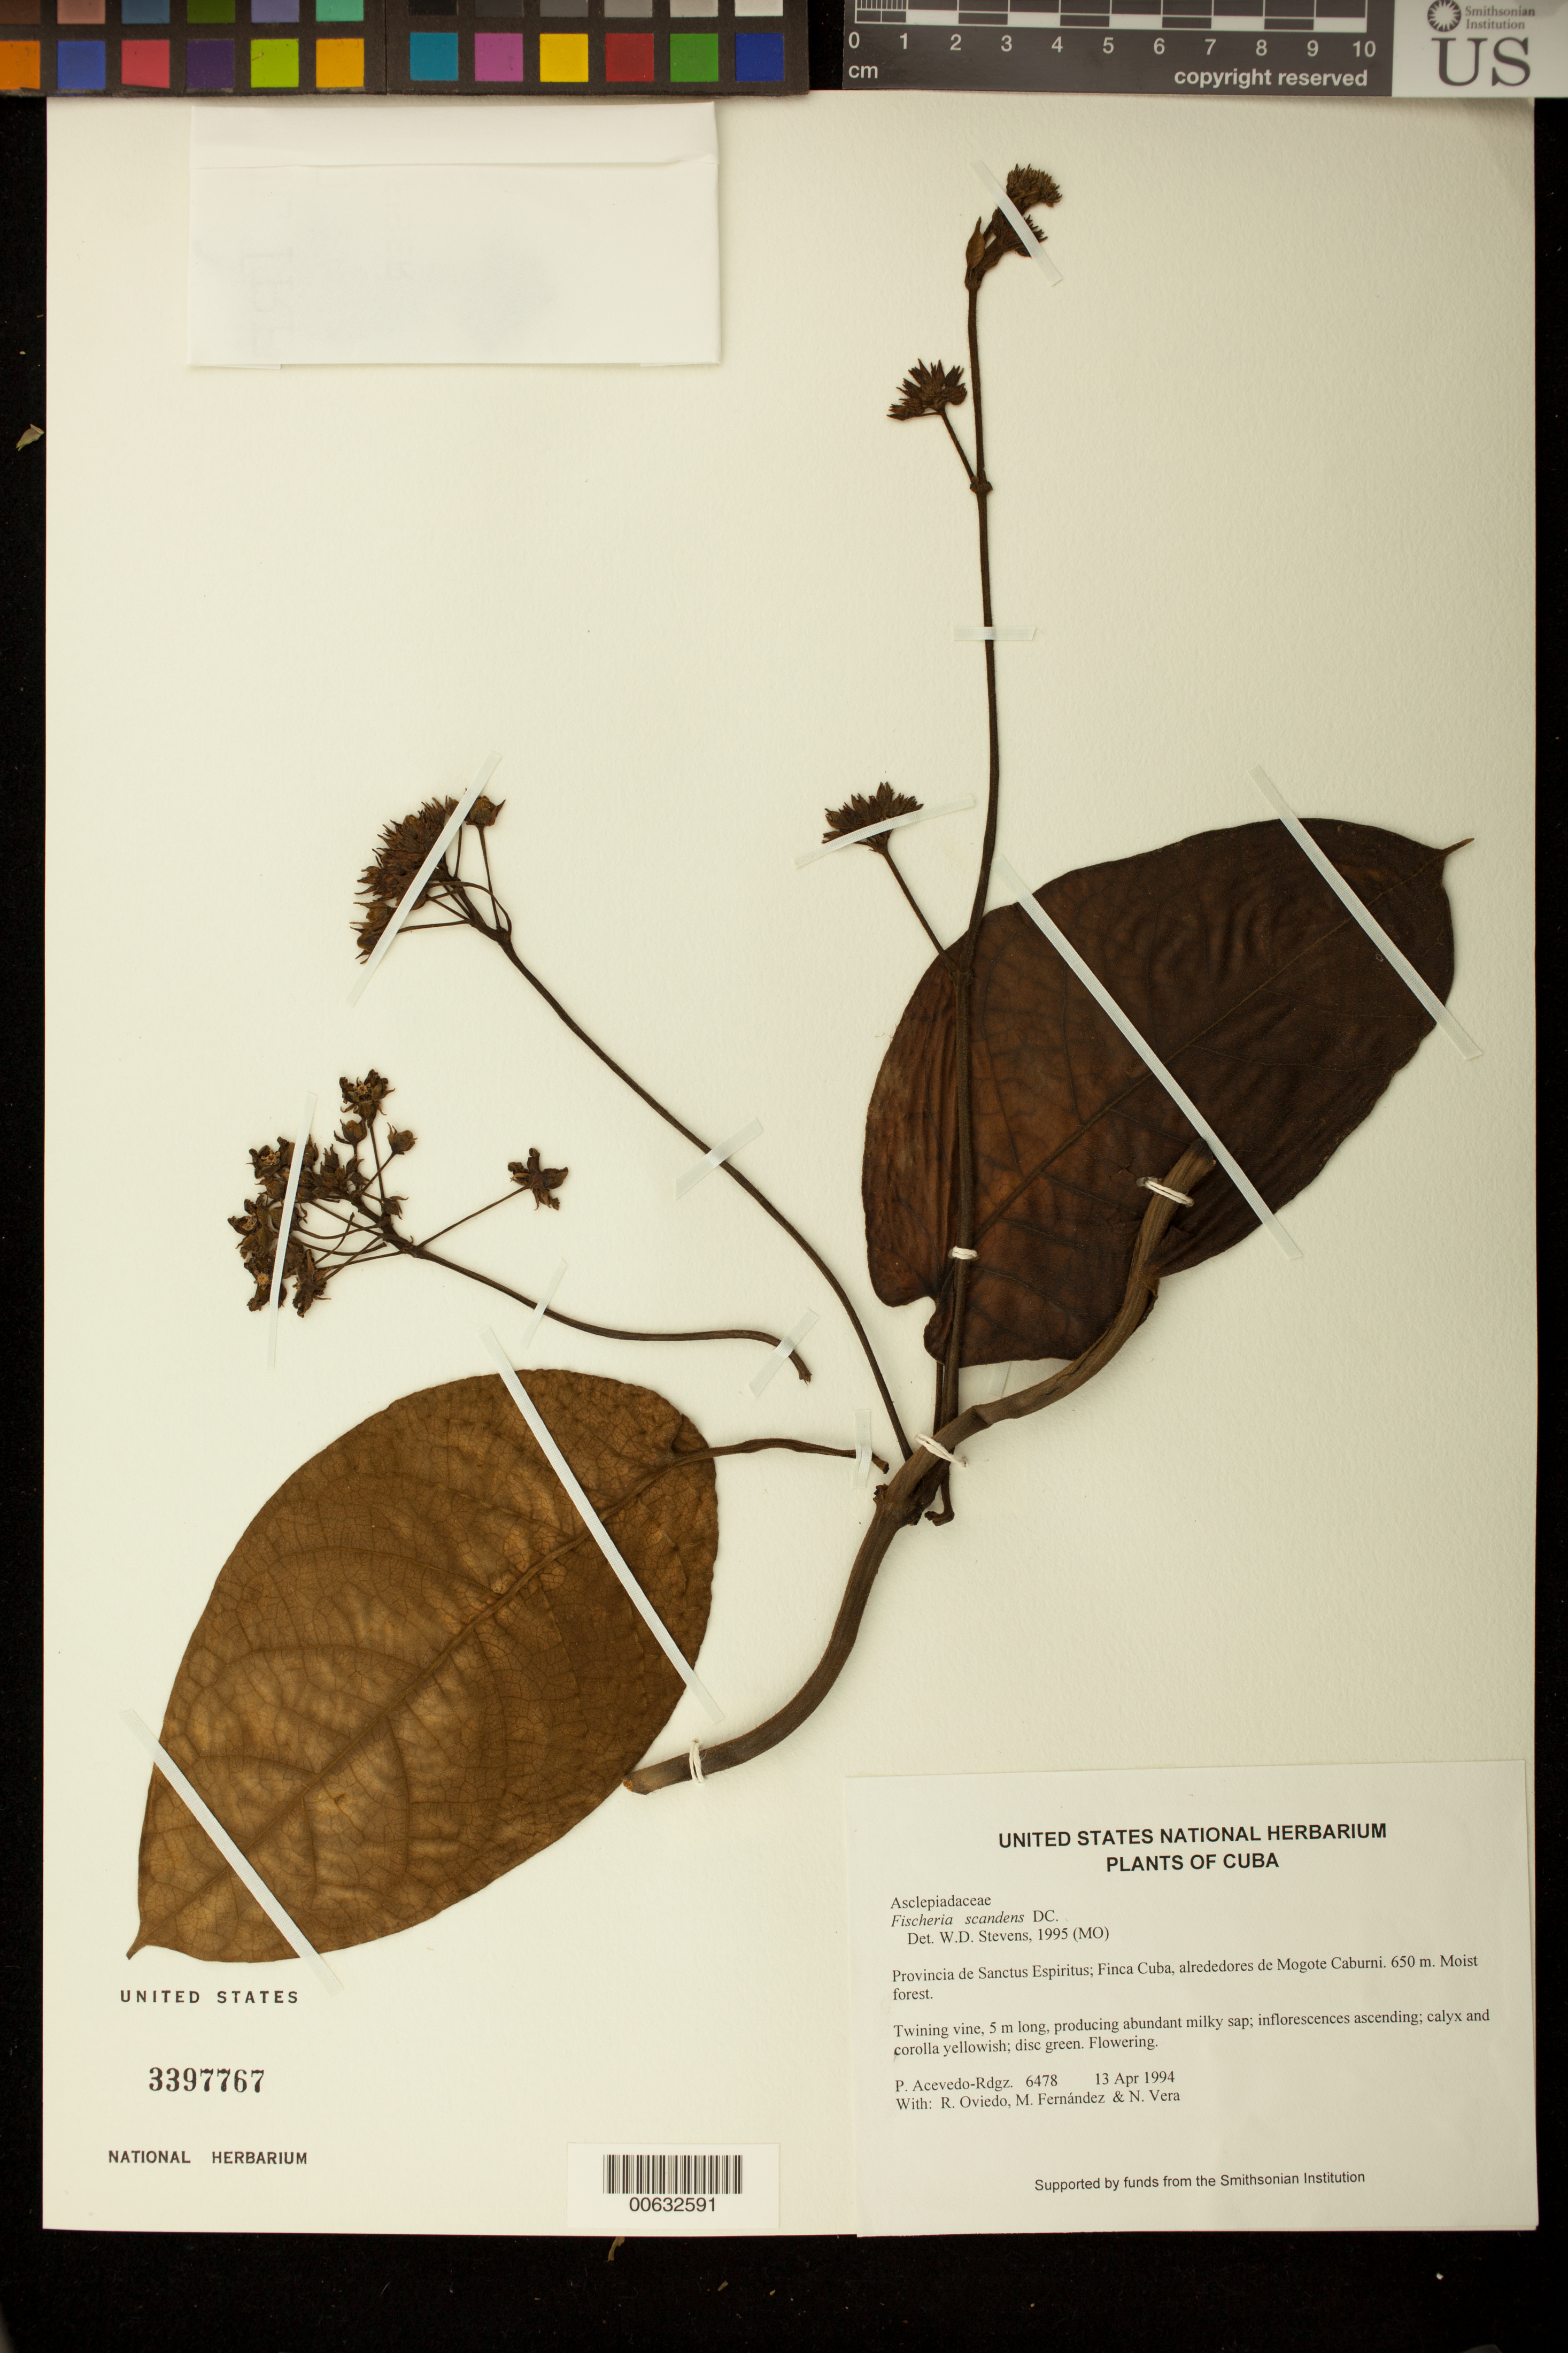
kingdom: Plantae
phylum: Tracheophyta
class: Magnoliopsida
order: Gentianales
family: Apocynaceae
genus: Fischeria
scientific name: Fischeria scandens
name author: DC.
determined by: Stevens, W. Douglas, Missouri Botanical Garden (MO)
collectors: P. Acevedo-Rodr., R. Oviedo, M. Fernández & N. Vera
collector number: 6478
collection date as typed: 13 Apr 1994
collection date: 1994-04-13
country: Cuba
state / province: Sancti Spiritus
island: Cuba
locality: Provincia de Sanctus Espiritus; Finca Cuba, alrededores de Mogote Caburni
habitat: Moist forest.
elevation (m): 650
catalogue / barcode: US 3397767